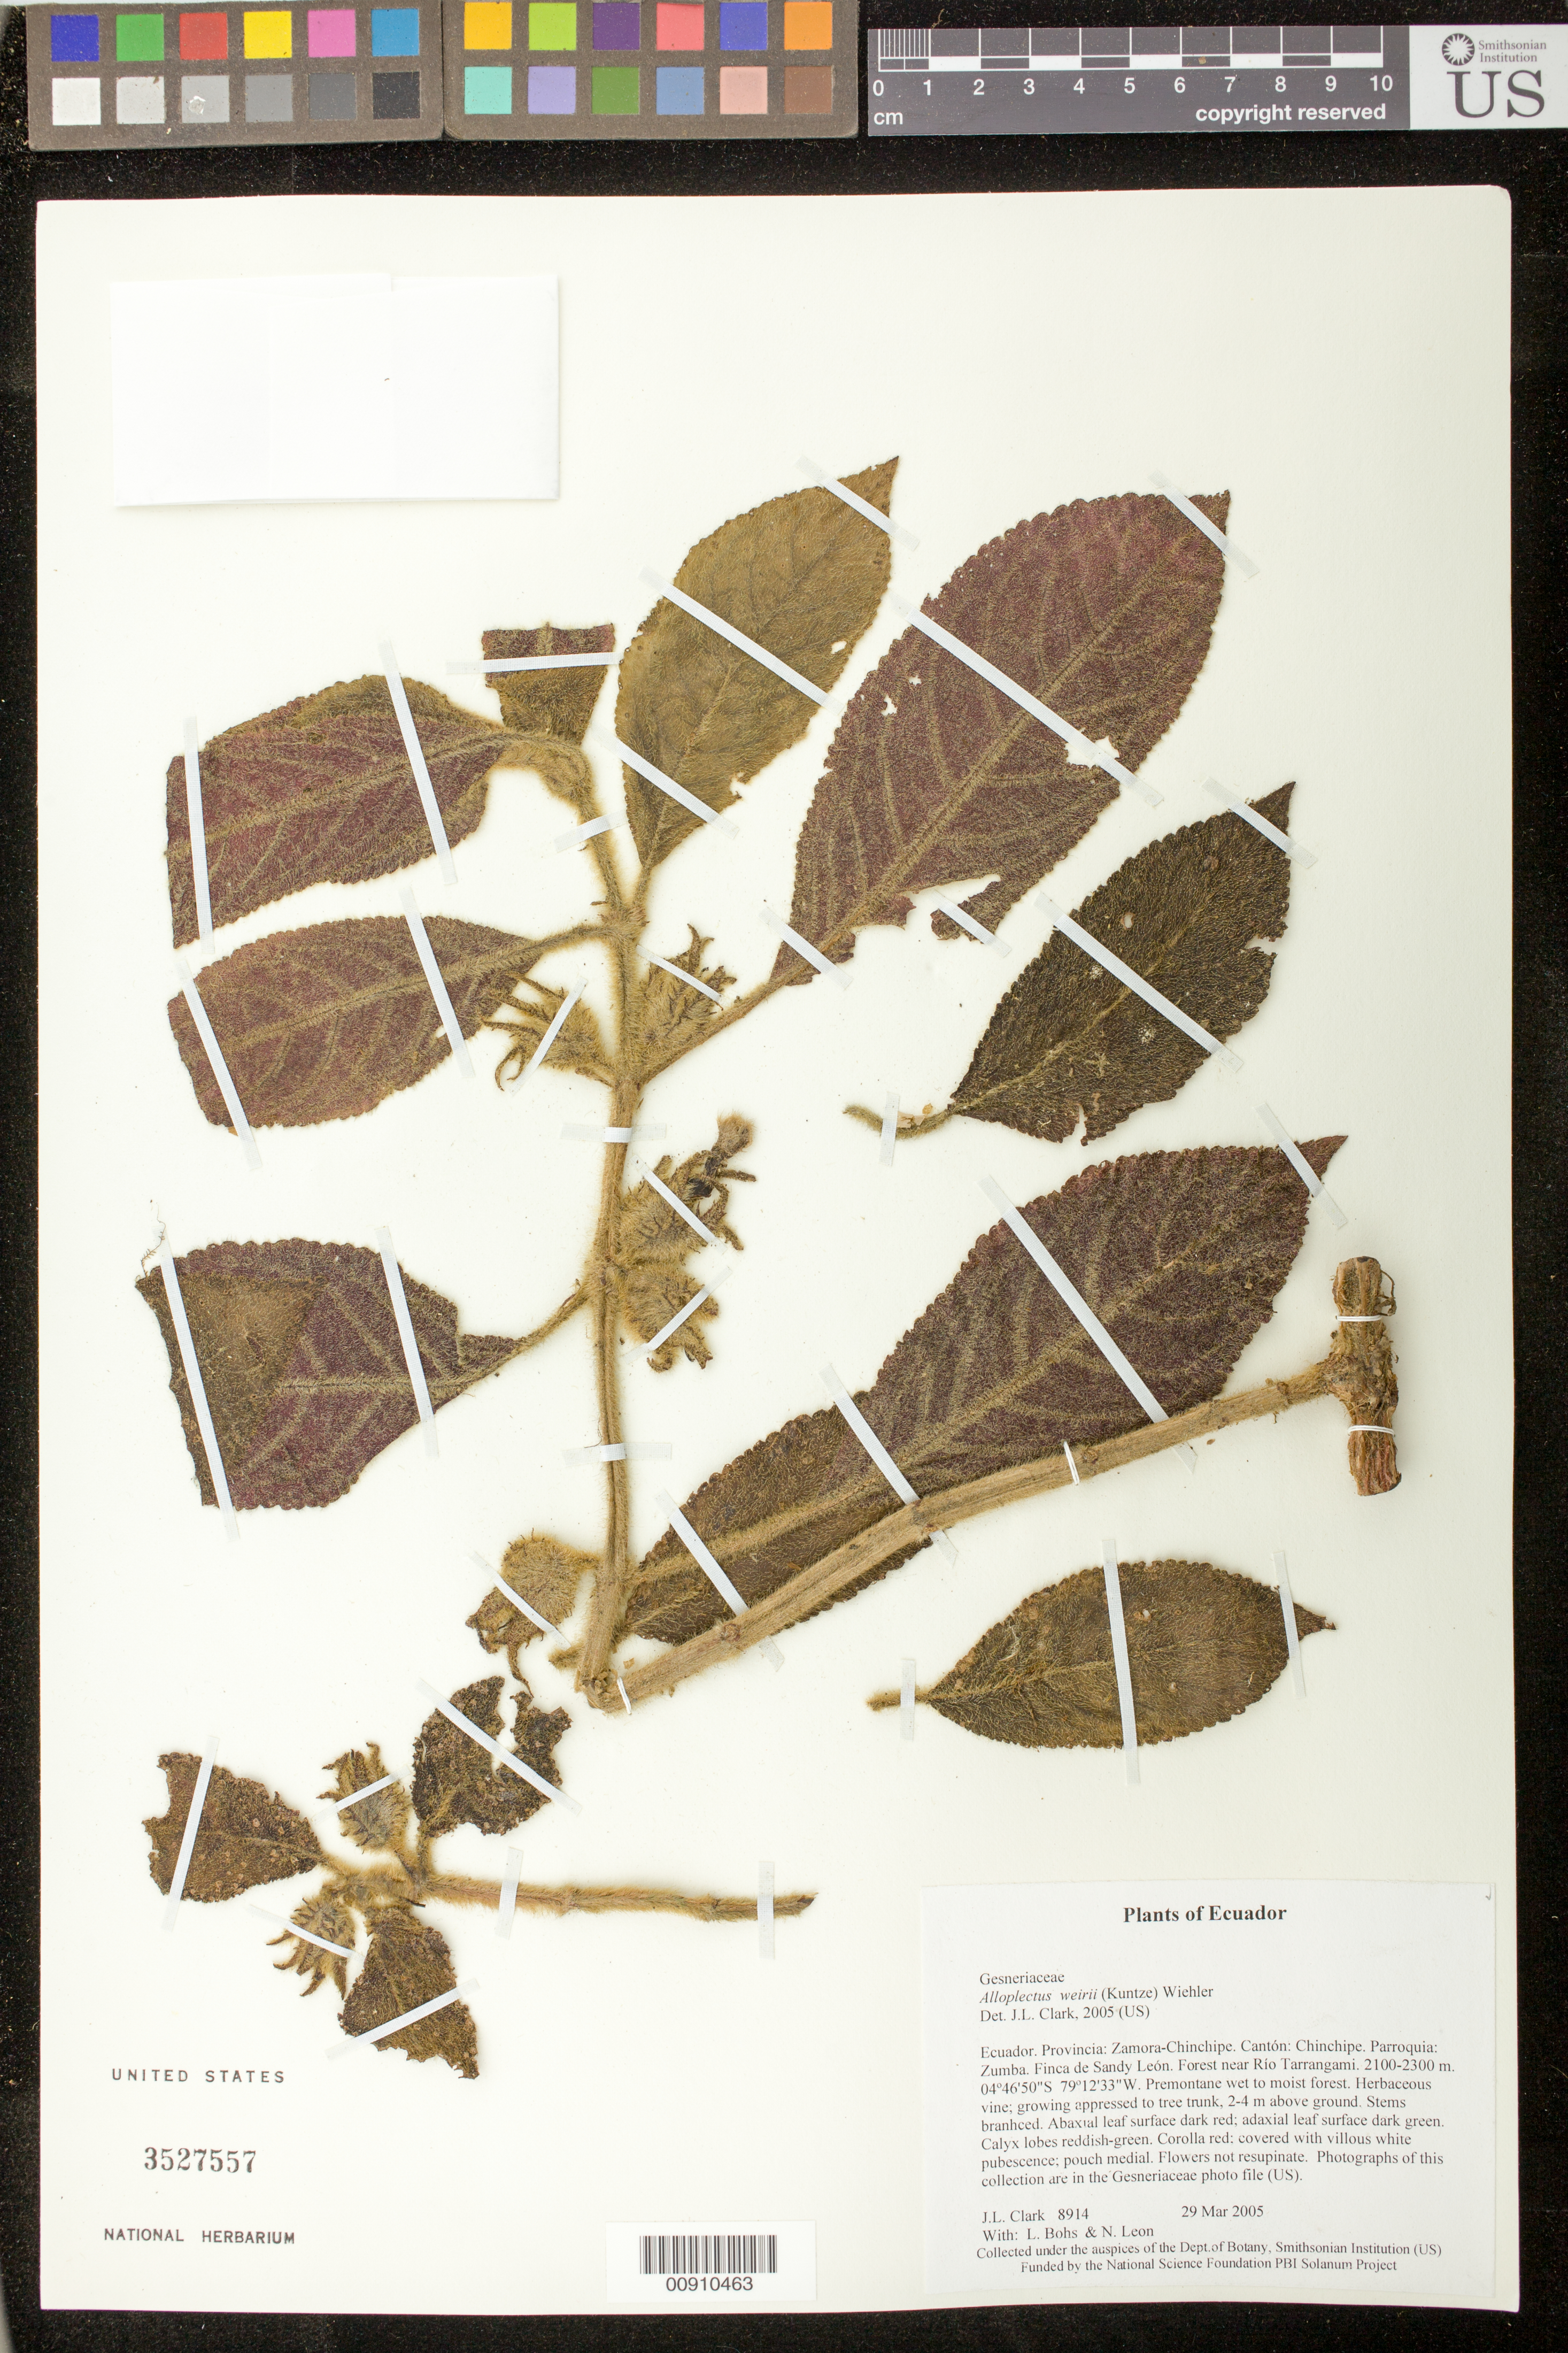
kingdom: Plantae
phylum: Tracheophyta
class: Magnoliopsida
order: Lamiales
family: Gesneriaceae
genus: Alloplectus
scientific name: Alloplectus weirii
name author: (Kuntze) Wiehler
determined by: Clark, J. L., (SEL), The Marie Selby Botanical Garden (UNITED STATES)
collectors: J. L. Clark, L. A. Bohs & N. Leon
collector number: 8914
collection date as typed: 29 Mar 2005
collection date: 2005-03-29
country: Ecuador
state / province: Zamora-Chinchipe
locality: Chinchipe. Parroquia: Zumba. Finca de Sandy León. Forest near Río Tarrangami.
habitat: Premontane wet to moist forest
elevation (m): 2100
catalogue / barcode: US 3527557